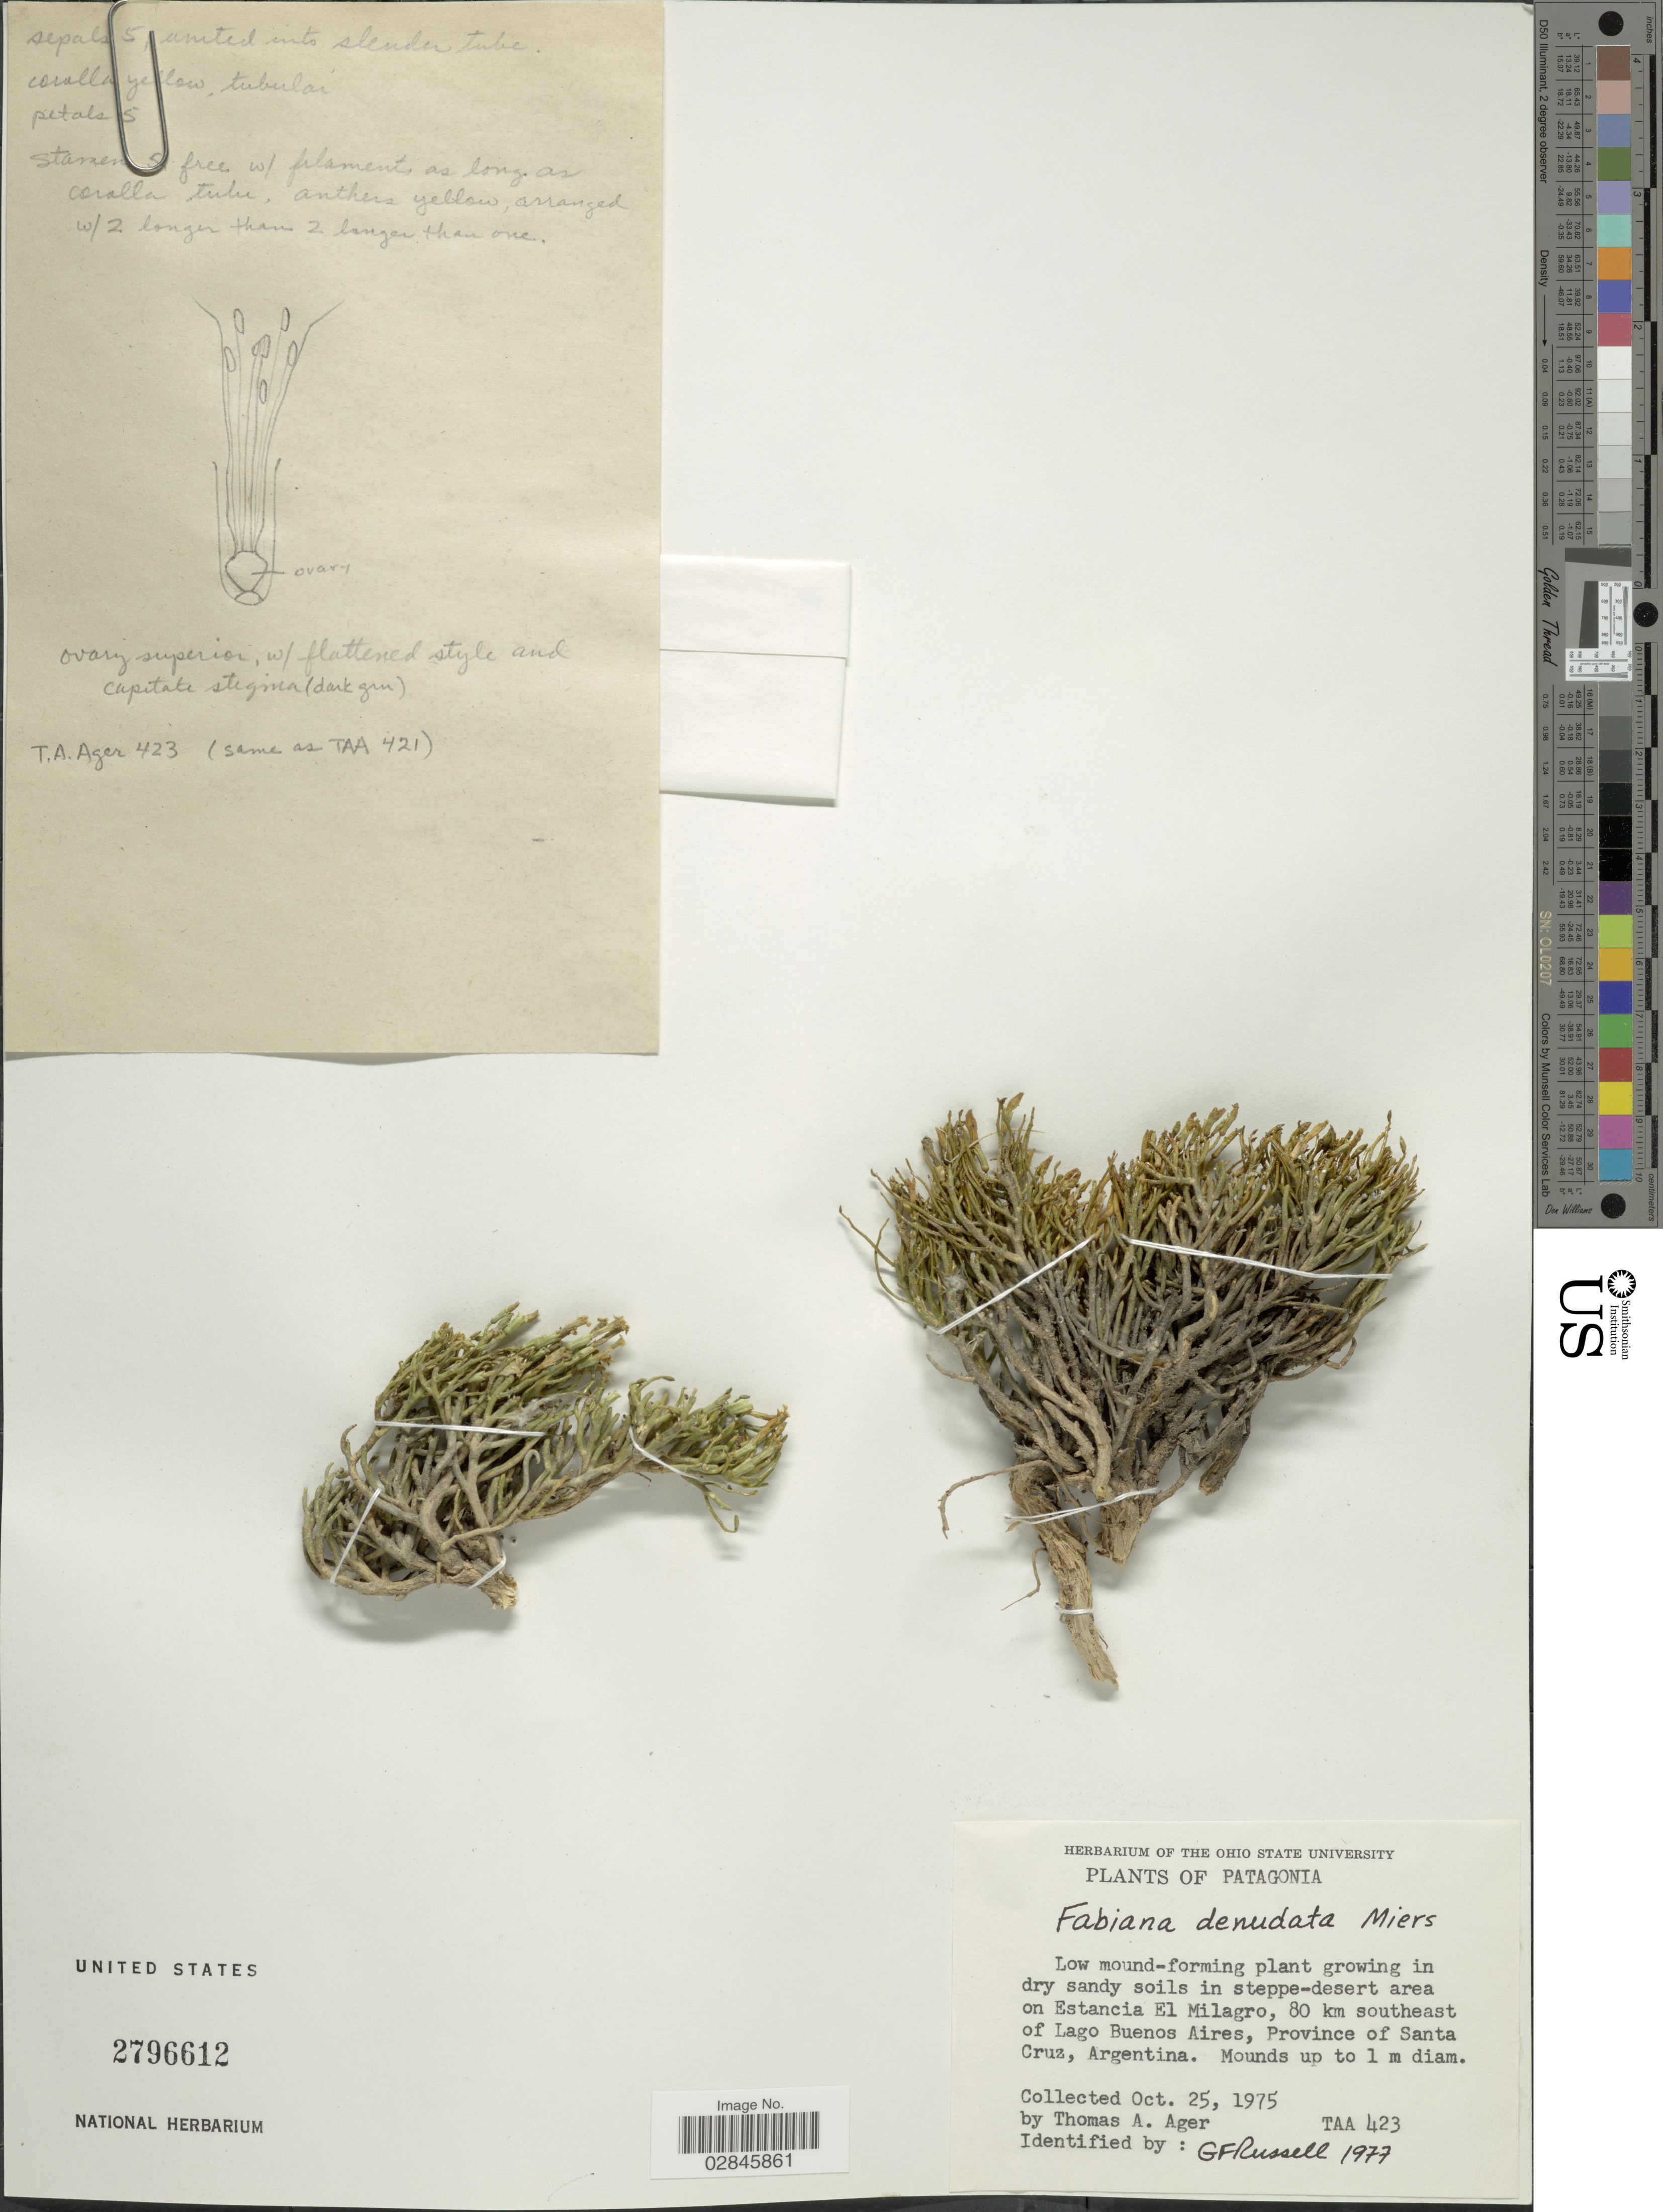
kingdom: Plantae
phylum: Tracheophyta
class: Magnoliopsida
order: Solanales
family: Solanaceae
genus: Fabiana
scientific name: Fabiana denudata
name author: Miers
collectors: T. A. Ager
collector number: TAA 423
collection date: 1975-10-25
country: Argentina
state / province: Santa Cruz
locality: Patagonia. Area on Estancia El Milagro, 80 km southeast of Lago Buenos Aires.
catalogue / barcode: US 2796612